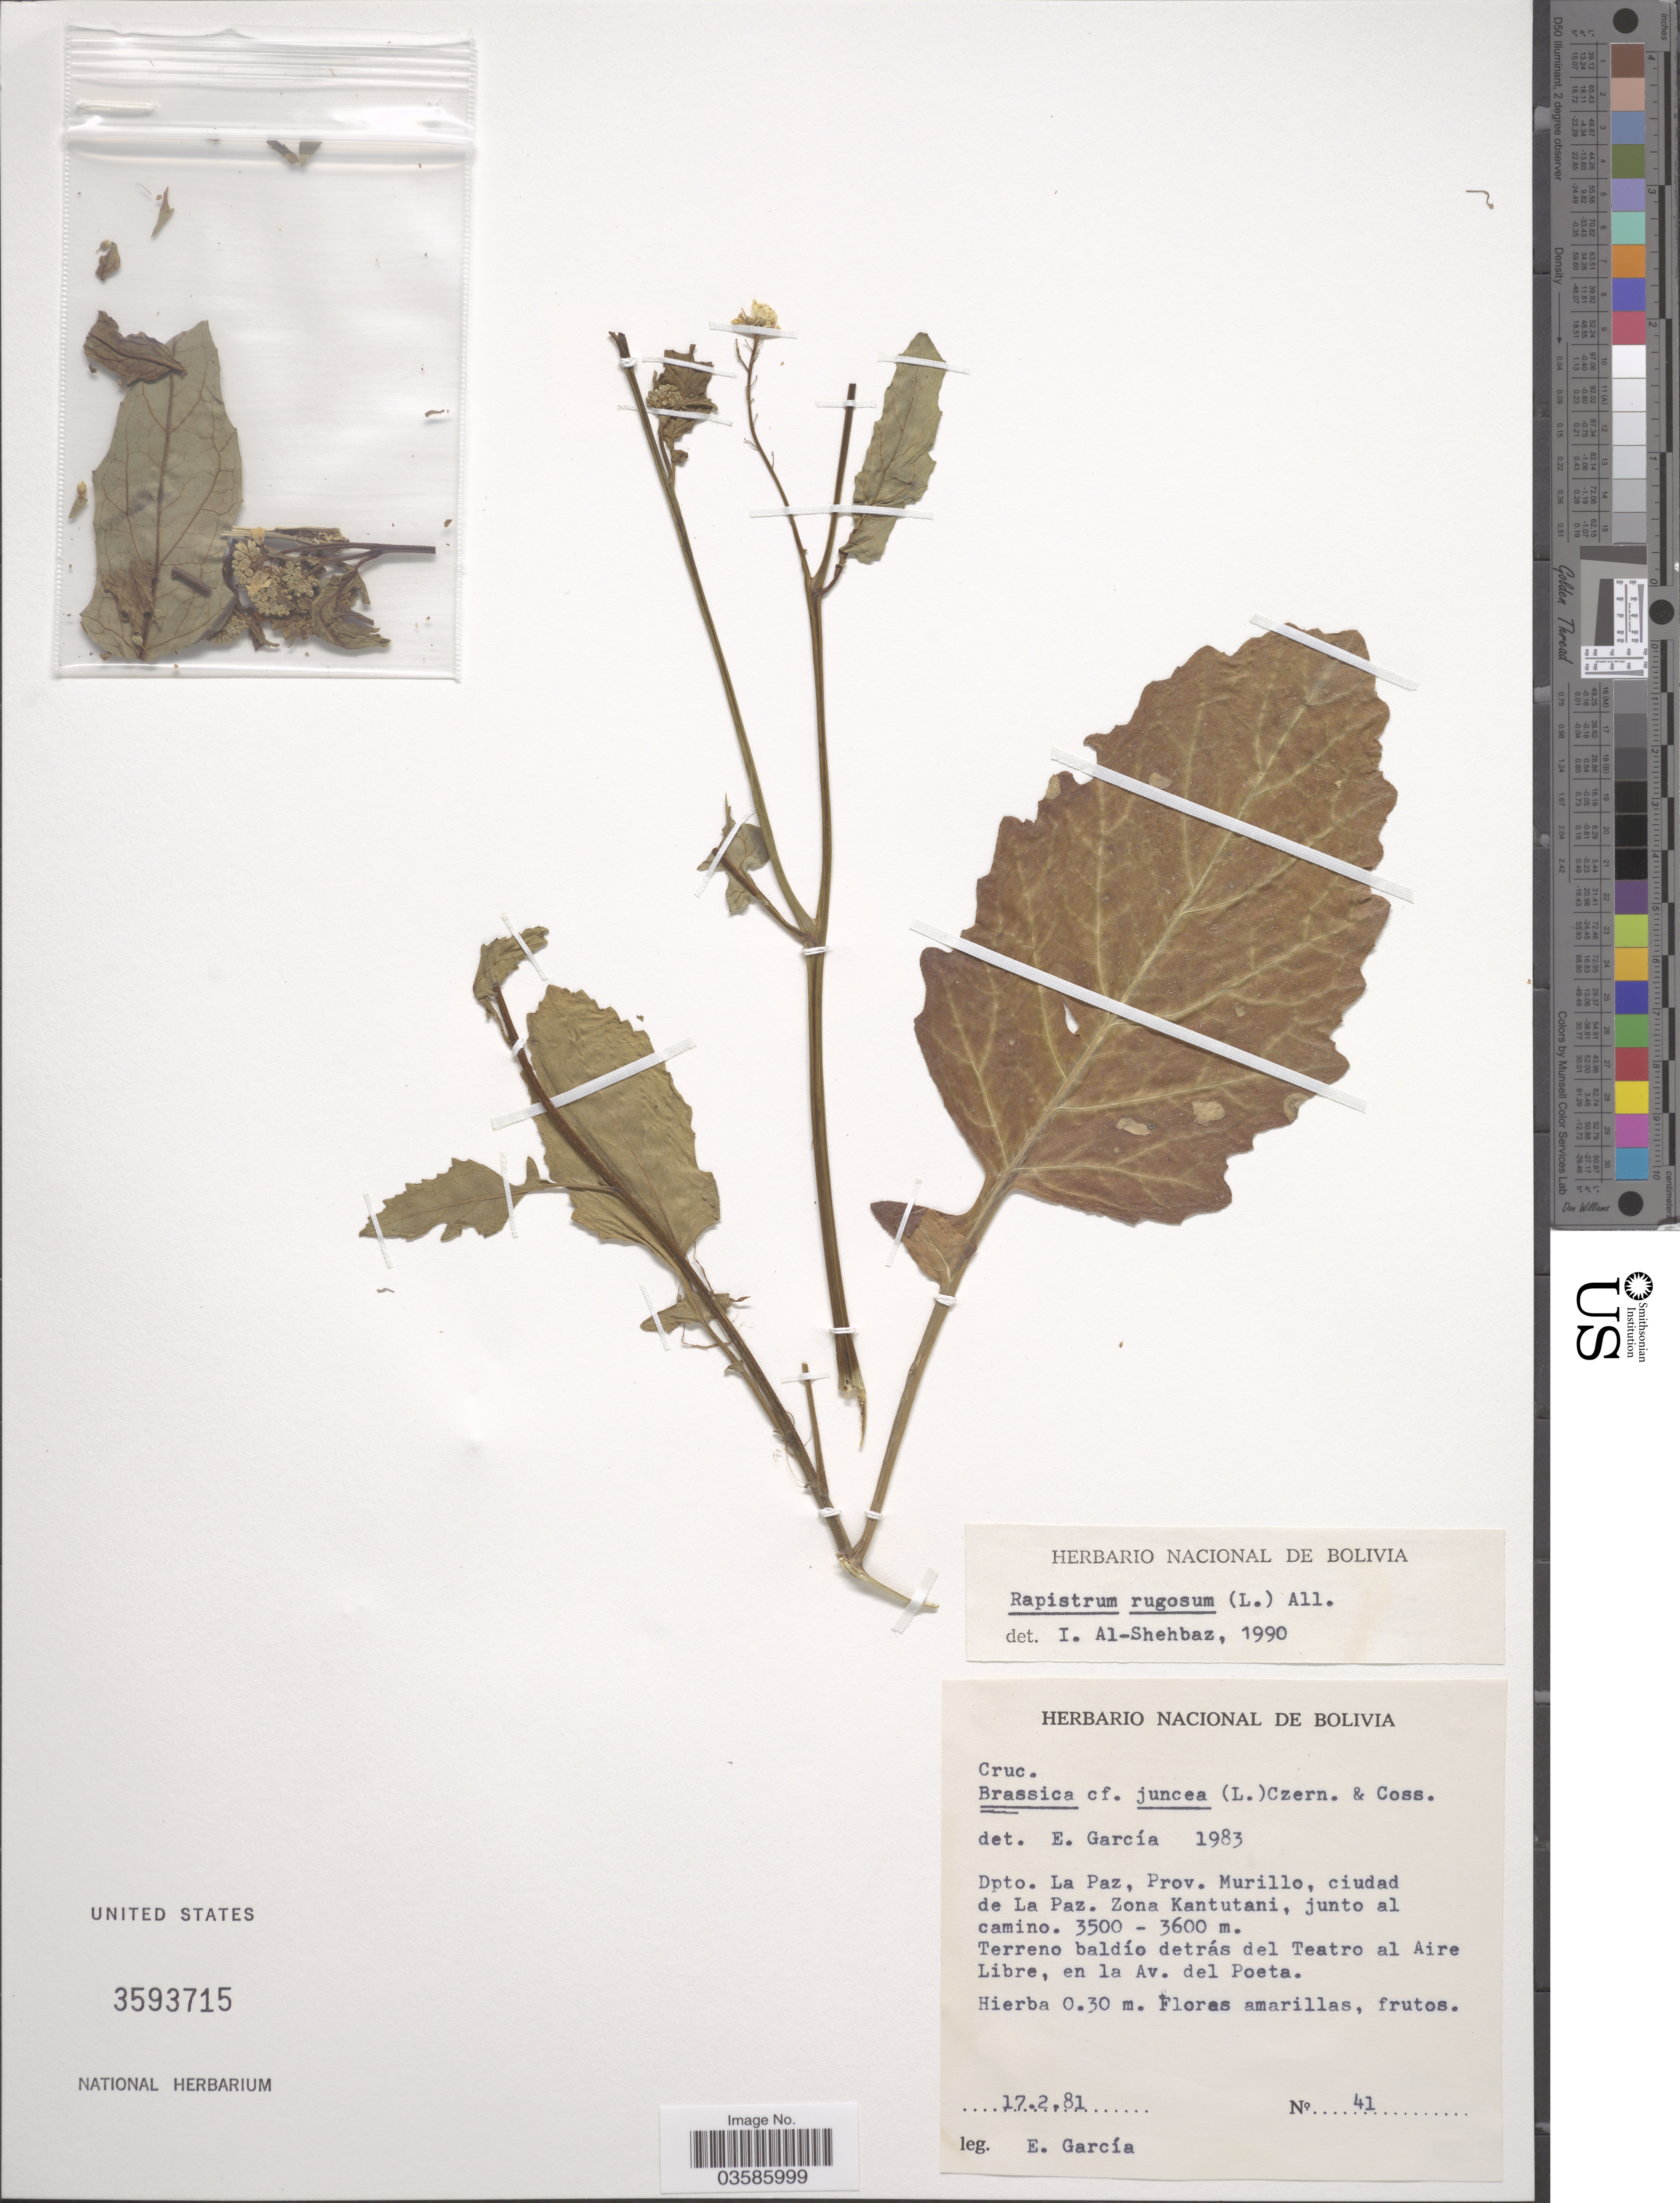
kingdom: Plantae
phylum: Tracheophyta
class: Magnoliopsida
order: Brassicales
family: Brassicaceae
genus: Rapistrum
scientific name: Rapistrum rugosum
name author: (L.) All.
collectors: E. García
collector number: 41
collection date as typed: Transcribed d/m/y: 17/2/81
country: Bolivia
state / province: La Paz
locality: Dpto. La Paz, Prov. Murillo, ciudad de La Paz. Zona Kantutani, junto al camino.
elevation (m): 3500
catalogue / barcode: US 3593715